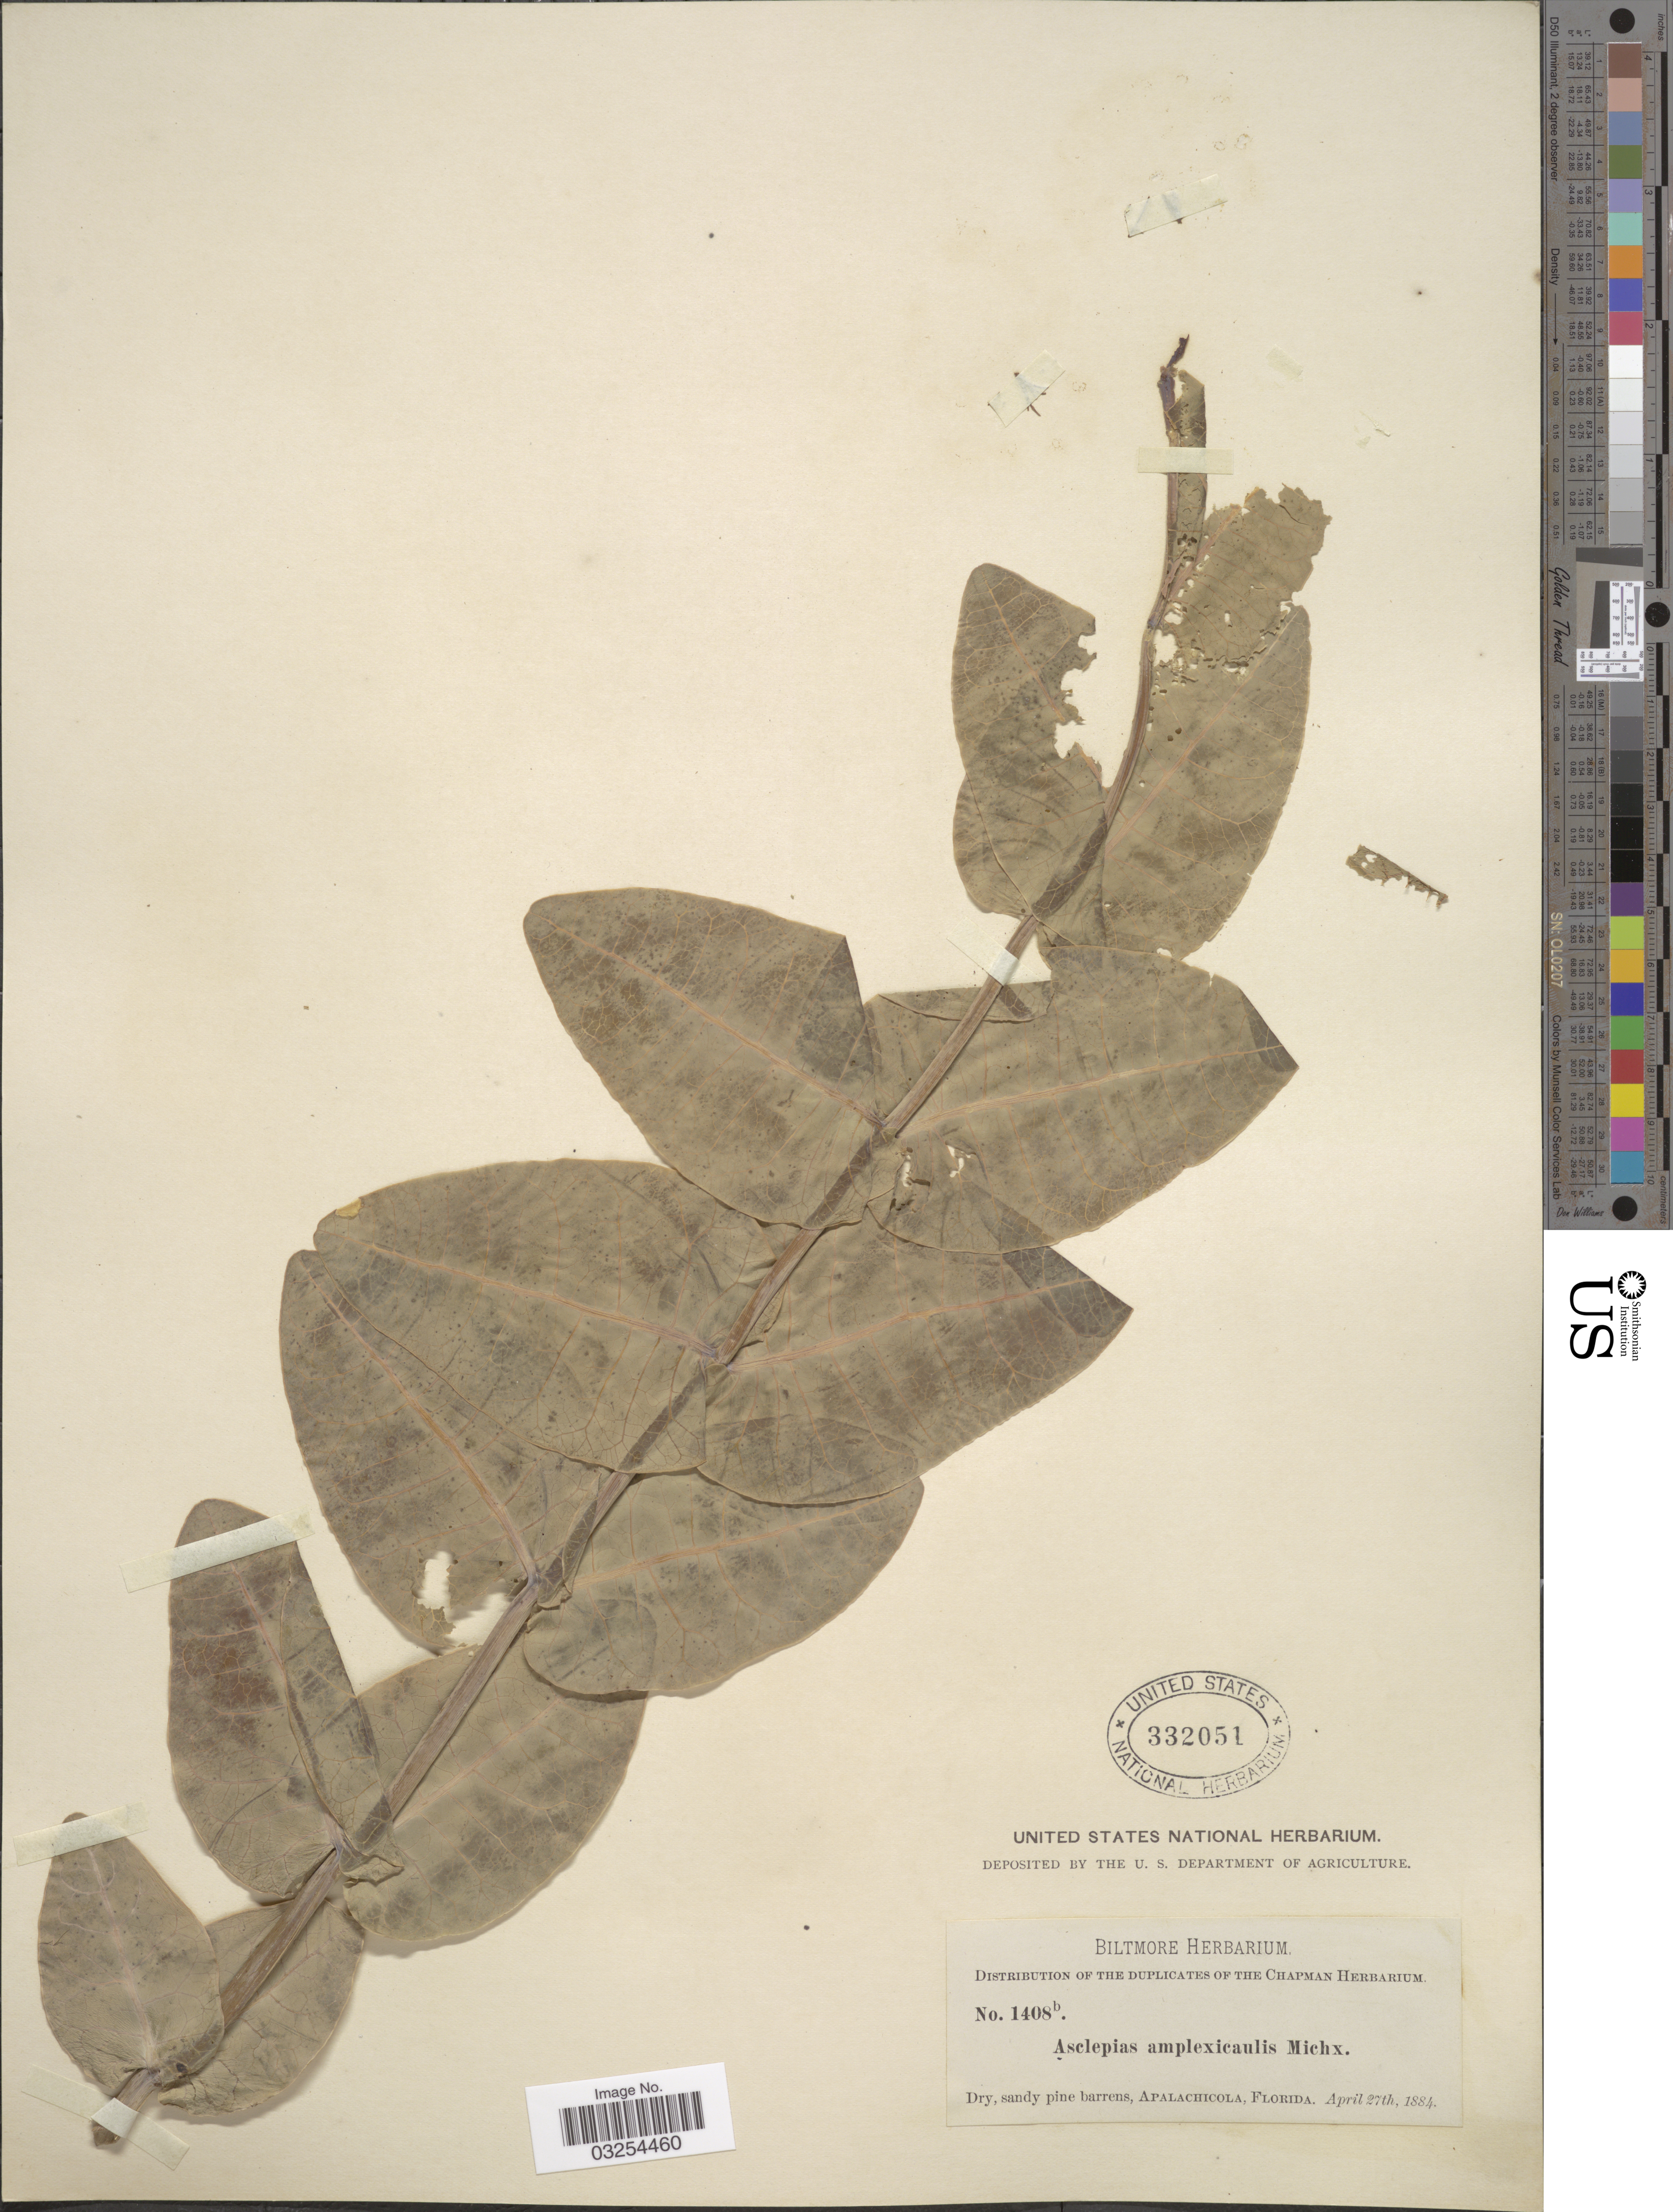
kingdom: Plantae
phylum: Tracheophyta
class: Magnoliopsida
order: Gentianales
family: Apocynaceae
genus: Asclepias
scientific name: Asclepias humistrata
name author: Walter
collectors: ex herb. Biltmore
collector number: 1408 b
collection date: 1884-04-27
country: United States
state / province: Florida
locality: Sandy pine barrens, Apalachicola.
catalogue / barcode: US 332051